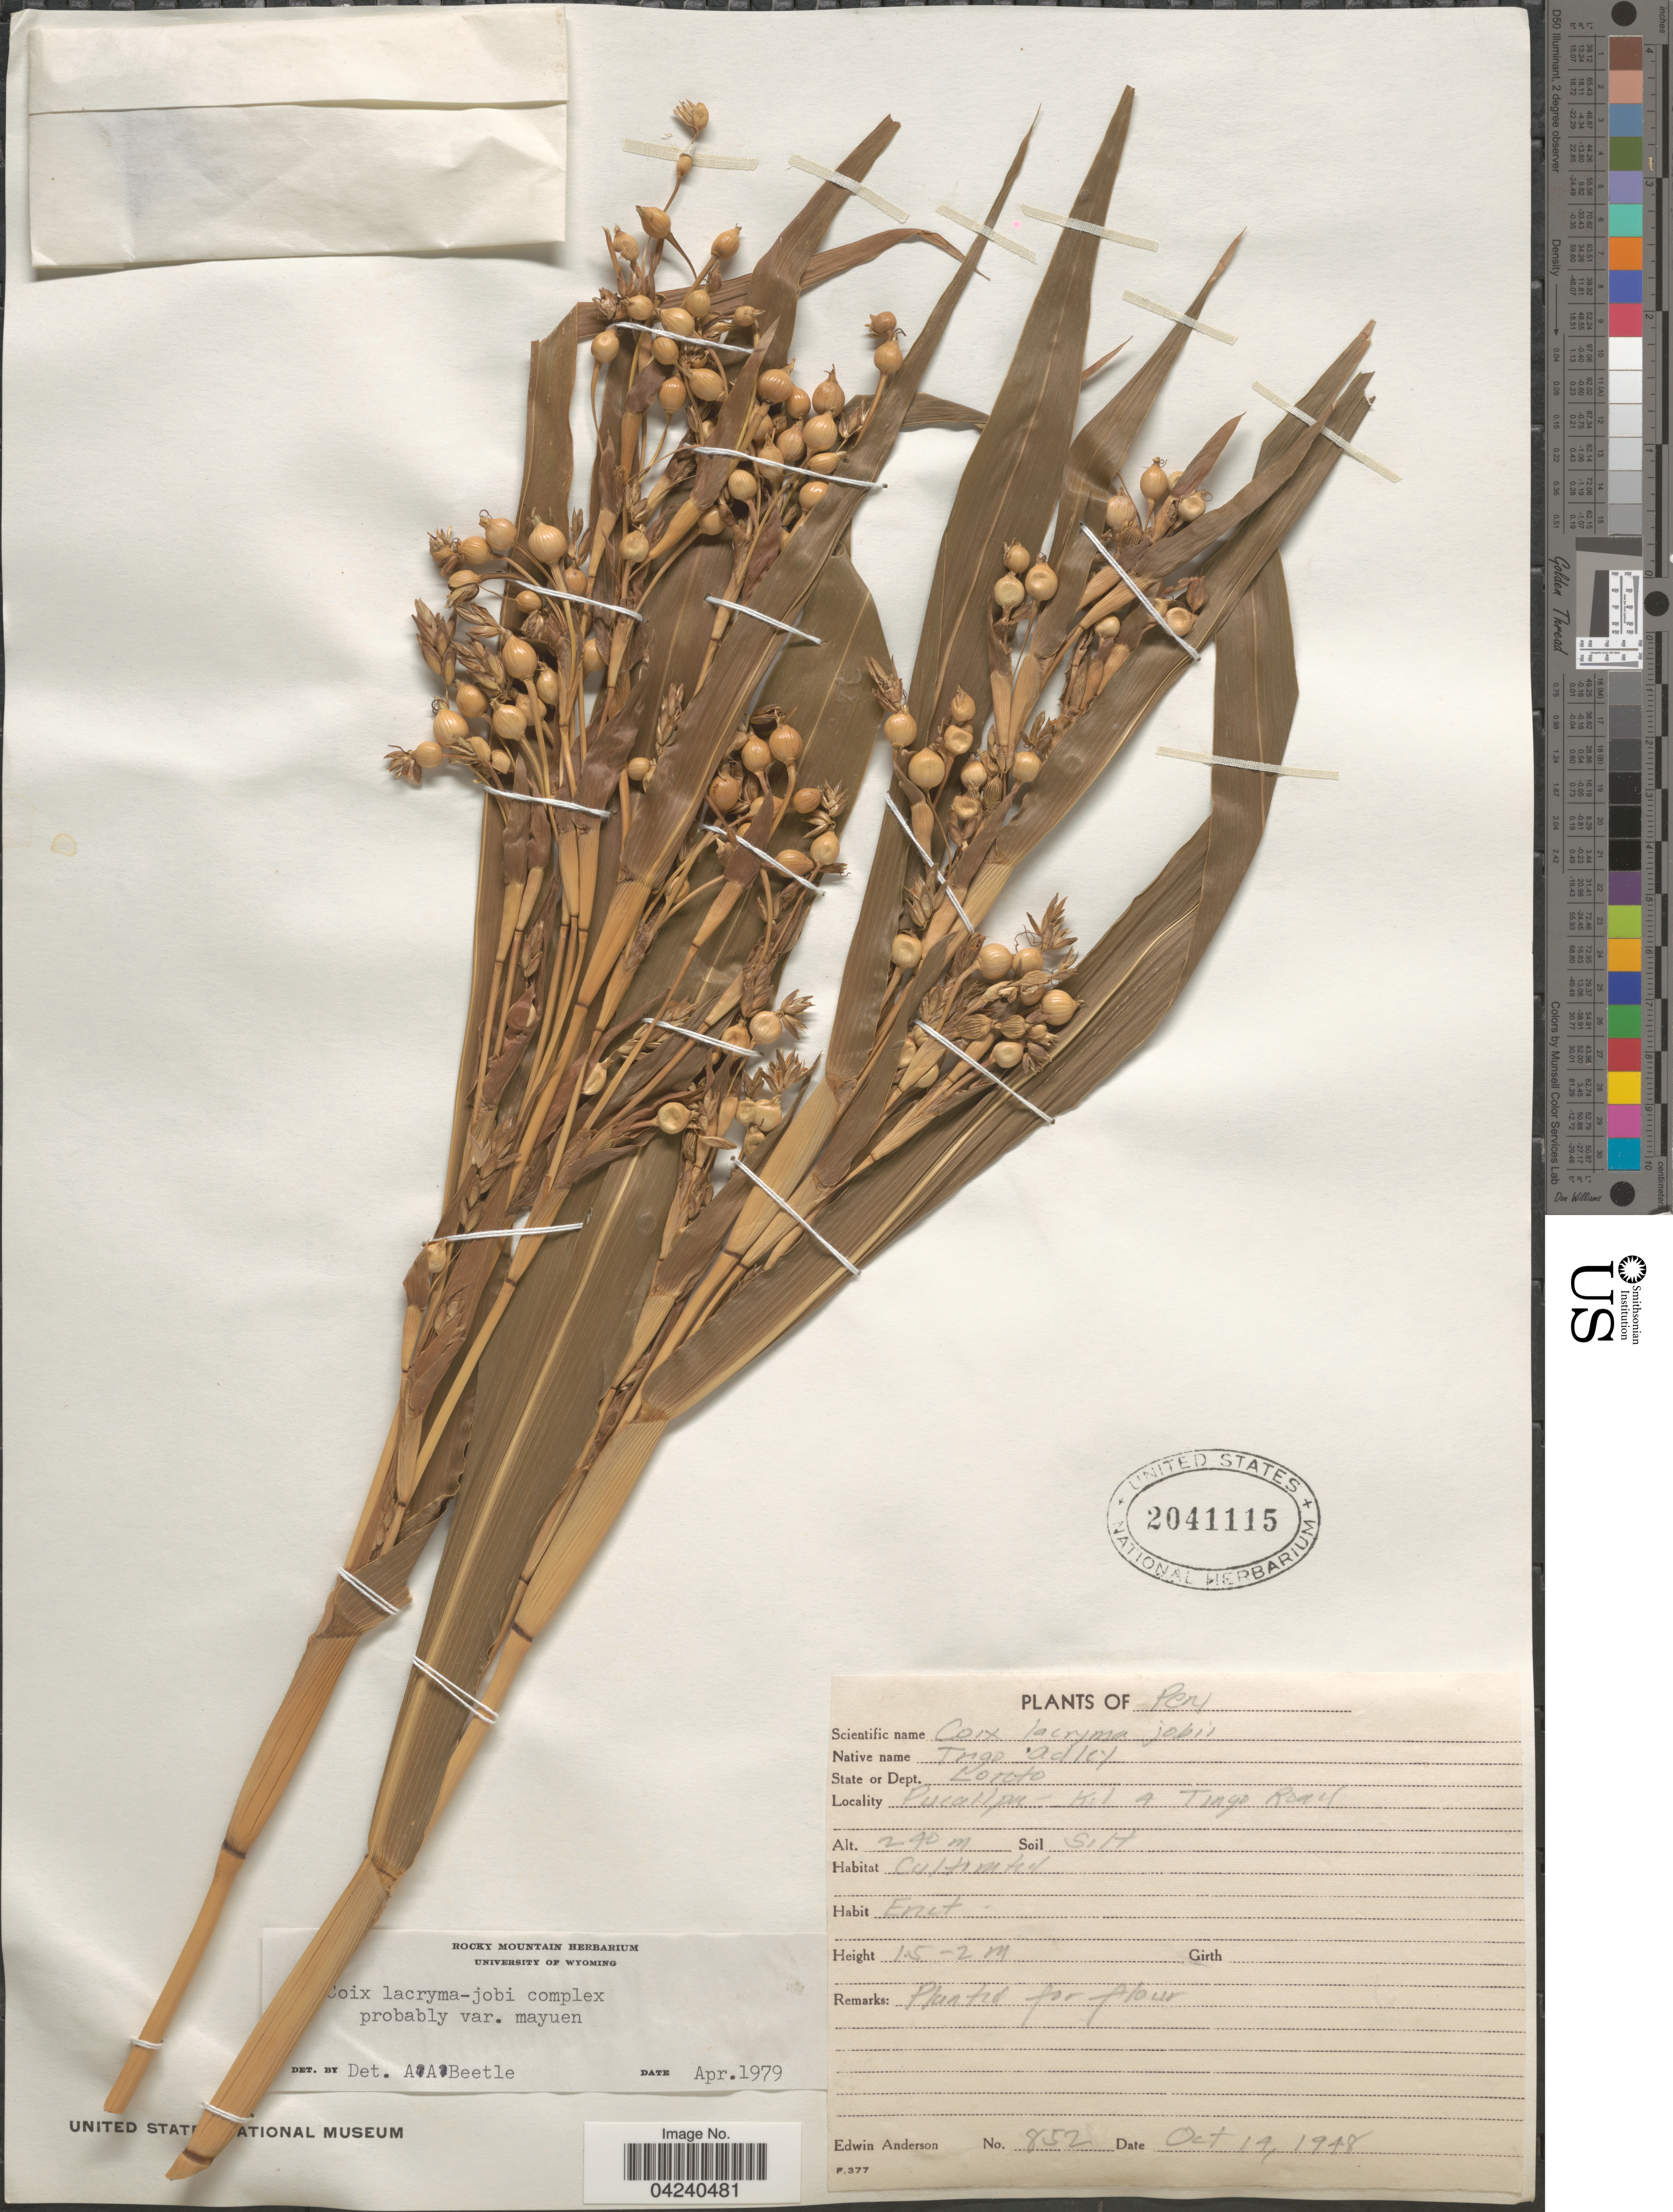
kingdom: Plantae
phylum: Tracheophyta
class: Liliopsida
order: Poales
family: Poaceae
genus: Coix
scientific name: Coix lacryma-jobi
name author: L.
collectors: E. Anderson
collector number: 852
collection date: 1948-10-14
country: Peru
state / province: Loreto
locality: Dept. Loreto. Pucallpa - Kil 4 Tingo Road.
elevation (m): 240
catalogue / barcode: US 2041115